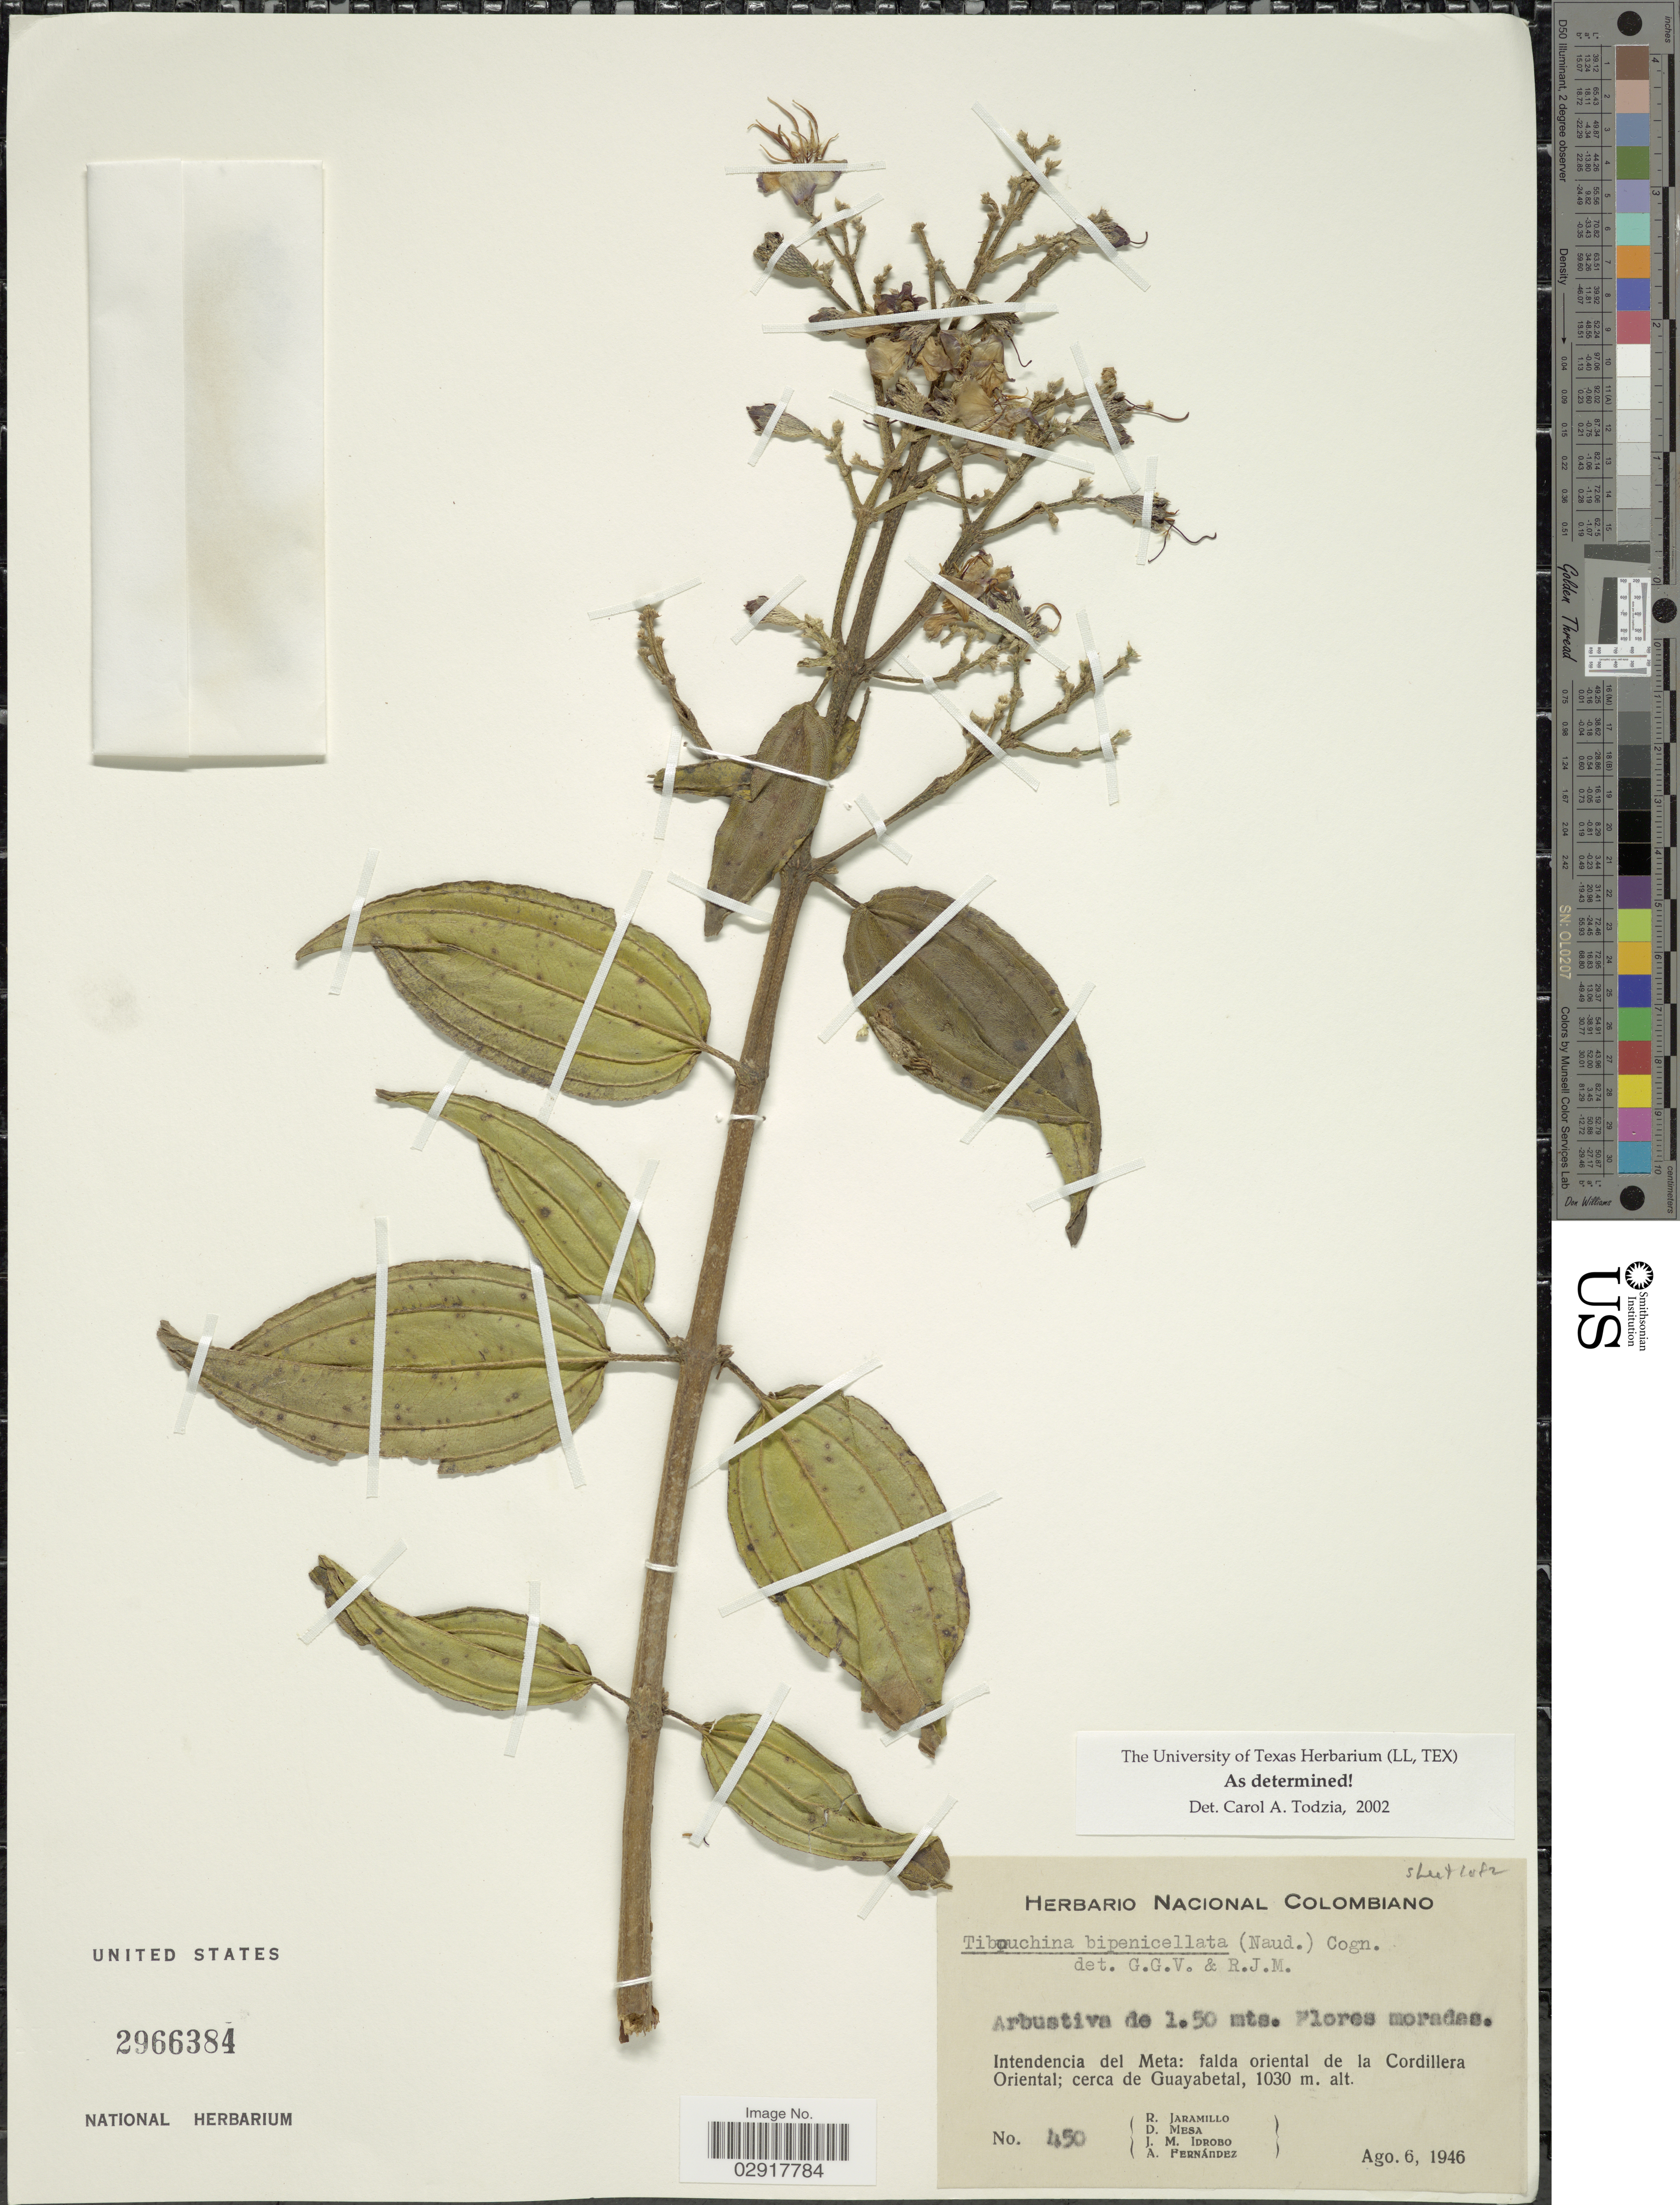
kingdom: Plantae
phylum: Tracheophyta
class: Magnoliopsida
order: Myrtales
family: Melastomataceae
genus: Tibouchina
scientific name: Tibouchina bipenicillata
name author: (Naudin) Cogn.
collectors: R. Jaramillo, D. Mesa, J. M. Idrobo & A. Fernández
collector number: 450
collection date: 1946-08-06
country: Colombia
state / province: Meta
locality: Intendencia del Meta: falda oriental de la Cordillera Oriental; cerca de Guayabetal.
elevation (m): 1030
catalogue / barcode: US 2966384